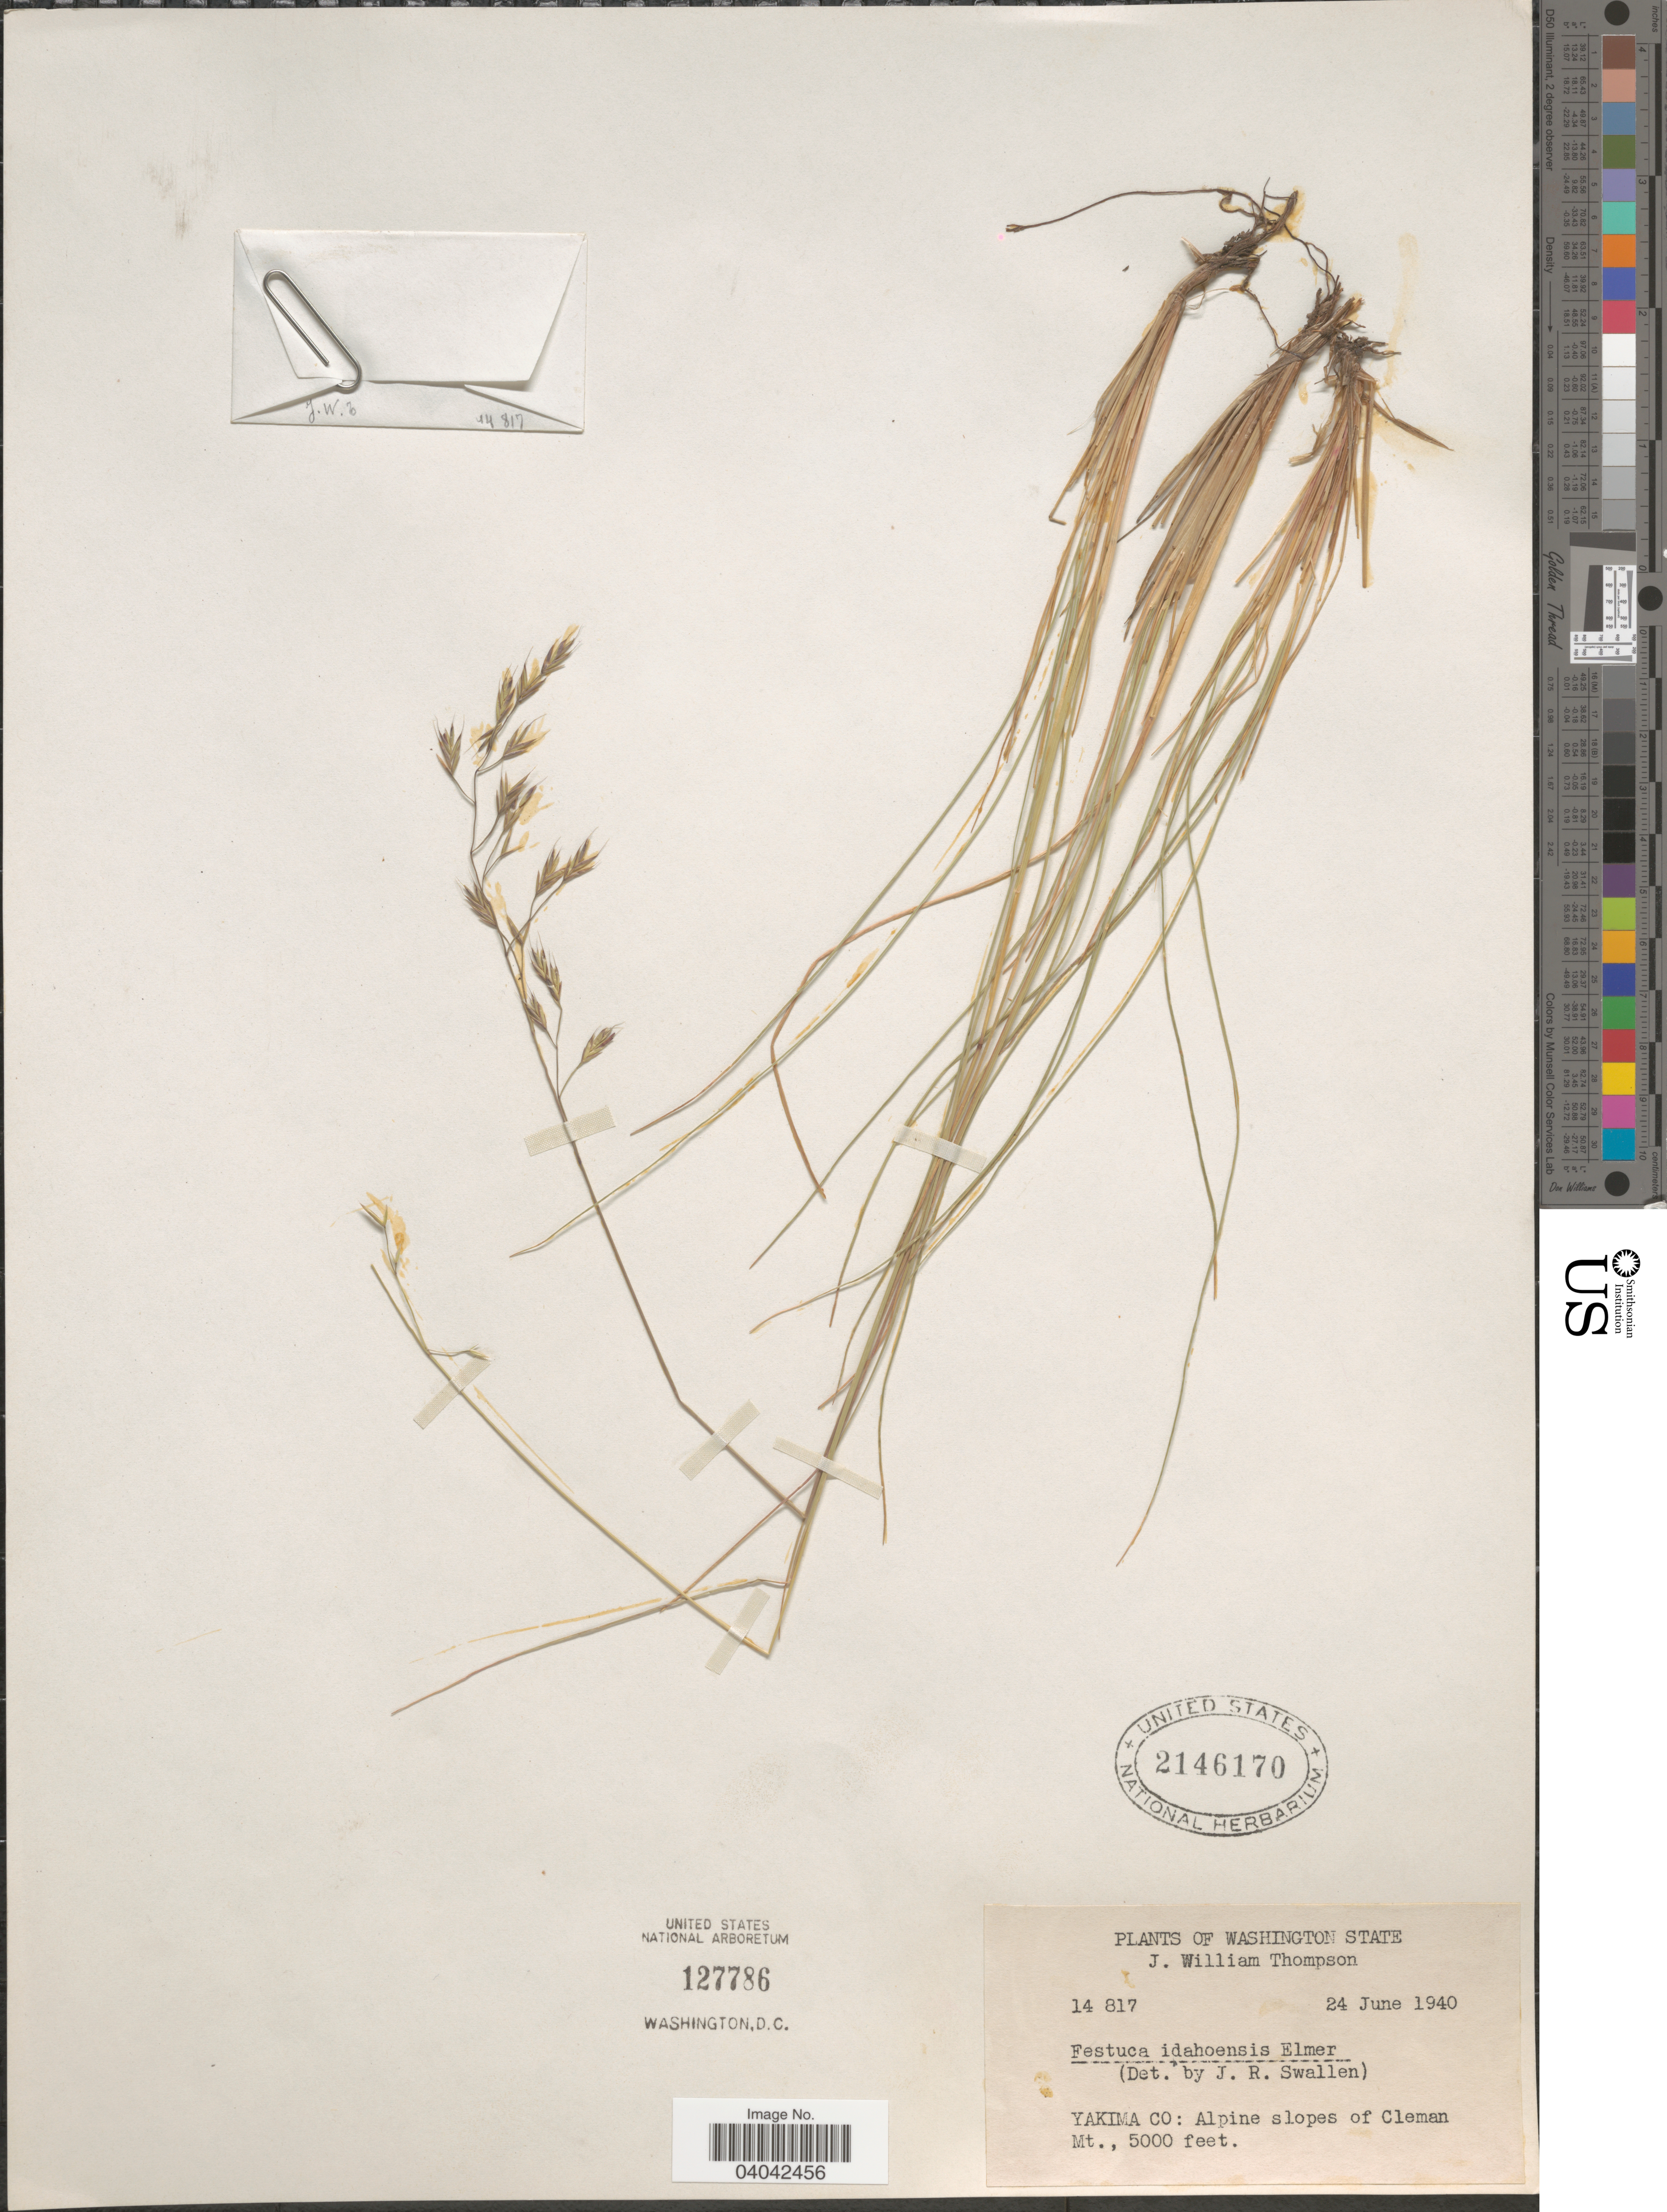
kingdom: Plantae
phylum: Tracheophyta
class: Liliopsida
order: Poales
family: Poaceae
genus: Festuca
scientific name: Festuca idahoensis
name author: Elmer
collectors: J. W. Thompson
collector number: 14817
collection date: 1940-06-24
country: United States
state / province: Washington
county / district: Yakima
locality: Yakima Co: Alpine slopes of Cleman Mt.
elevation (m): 1524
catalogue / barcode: US 2146170